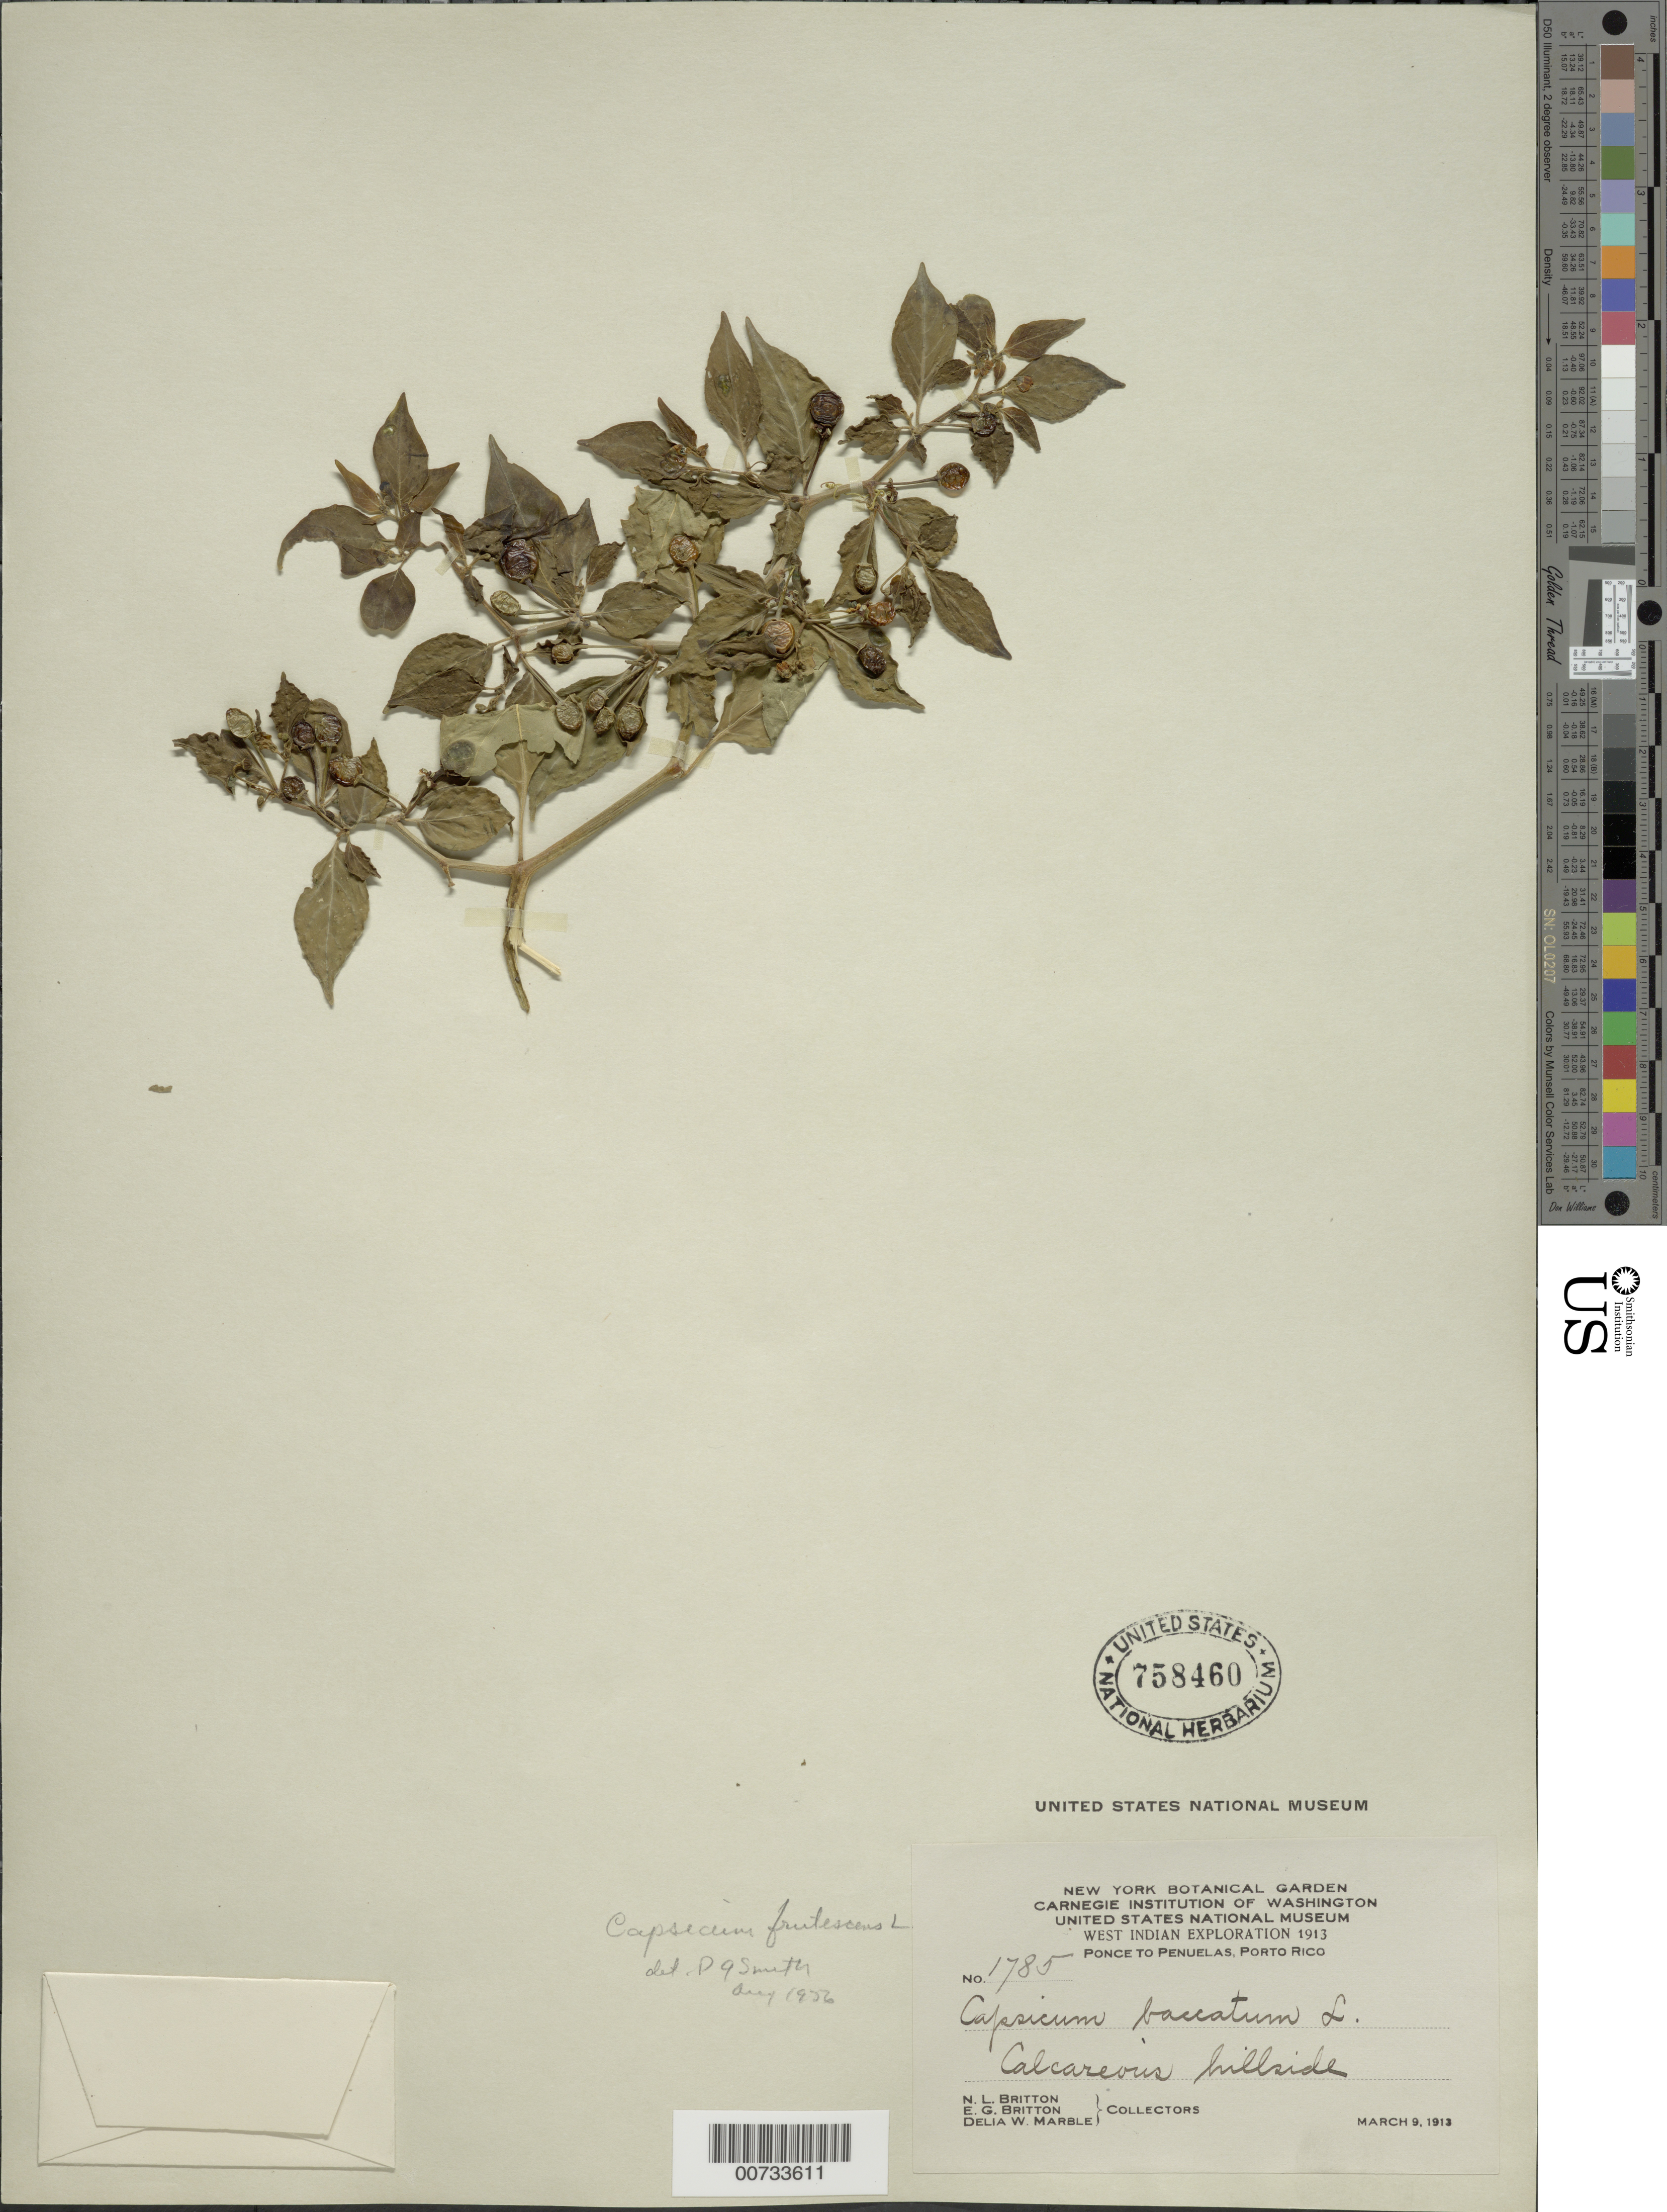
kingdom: Plantae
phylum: Tracheophyta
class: Magnoliopsida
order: Solanales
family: Solanaceae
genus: Capsicum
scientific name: Capsicum frutescens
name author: L.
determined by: Smith, P.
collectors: N. Britton, E. G. Britton & D. W. Marble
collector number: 1785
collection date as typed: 09 Mar 1913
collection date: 1913-03-09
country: Puerto Rico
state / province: Ponce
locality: Ponce to Peñuelas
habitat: Calcareous hillside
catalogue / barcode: US 758460